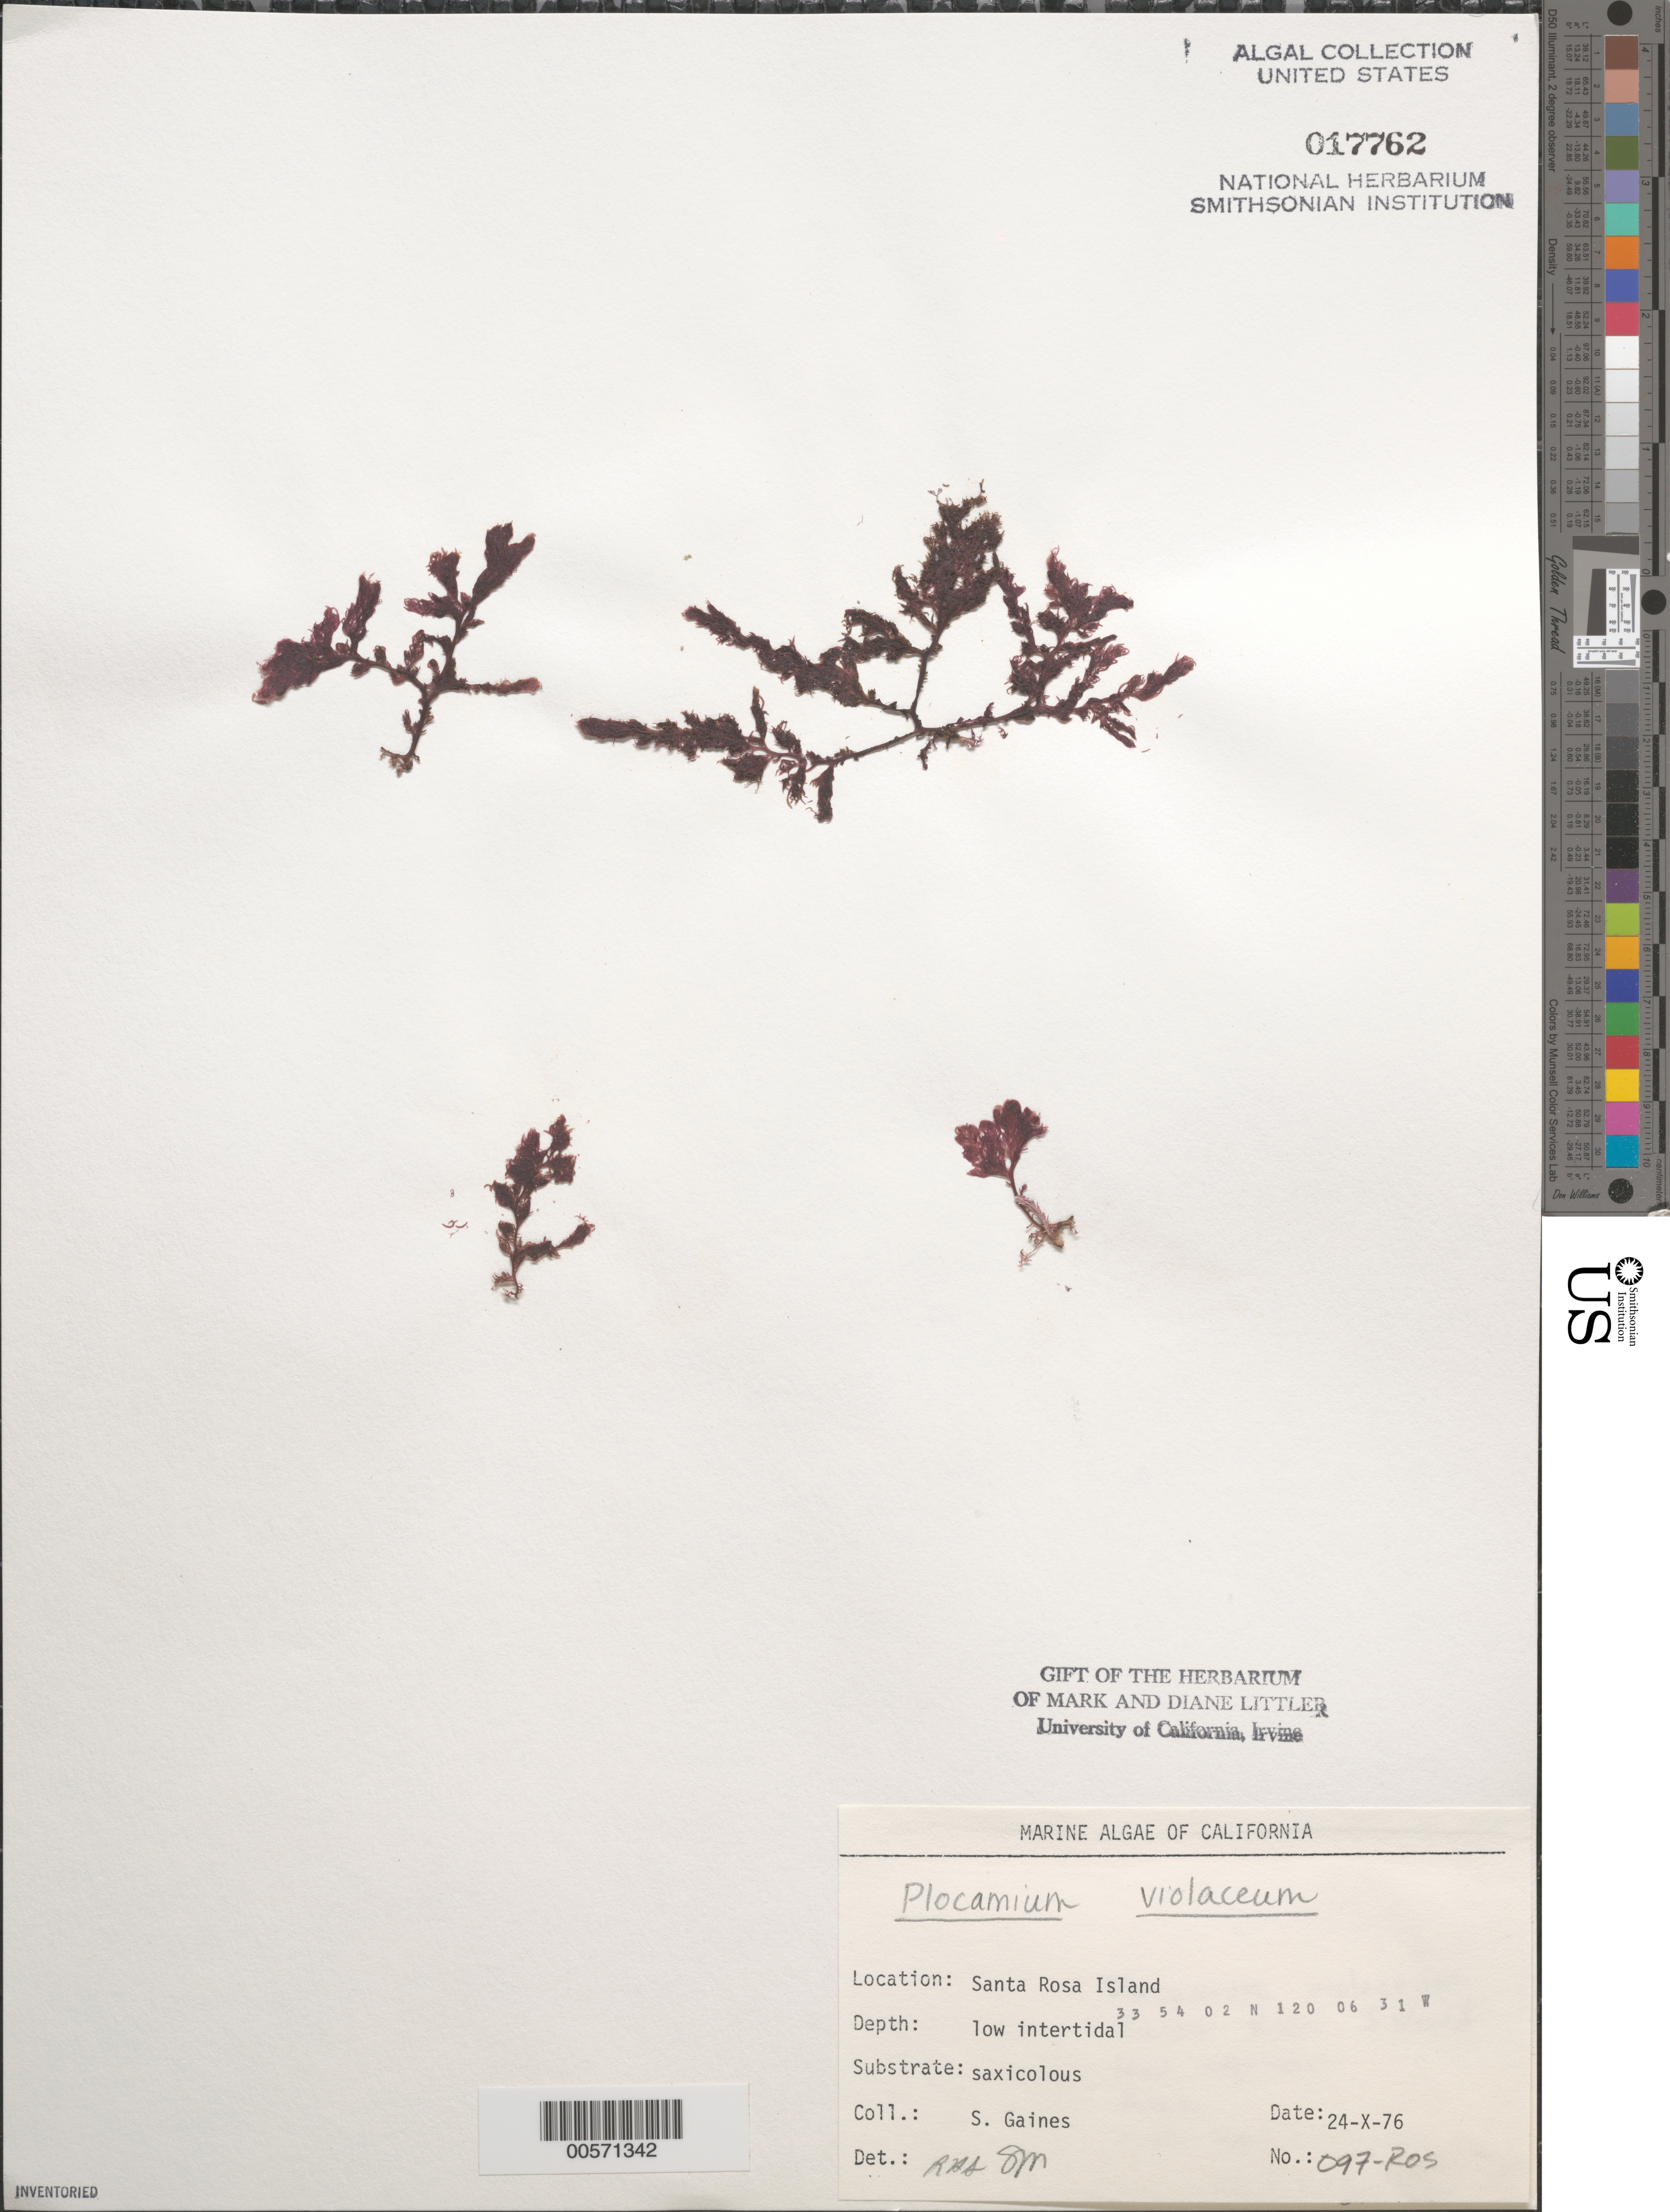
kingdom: Plantae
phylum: Rhodophyta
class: Florideophyceae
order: Plocamiales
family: Plocamiaceae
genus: Plocamium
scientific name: Plocamium violaceum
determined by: Sims, Robert H.; Murray, S. N.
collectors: S. Gaines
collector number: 097-ros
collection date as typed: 24 Oct 1976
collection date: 1976-10-24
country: United States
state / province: California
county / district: Santa Barbara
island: Santa Rosa Island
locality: Johnson's Lee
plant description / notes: BLM-SOCALBIGHT Rocky Intertidal Survey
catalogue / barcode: US 17762